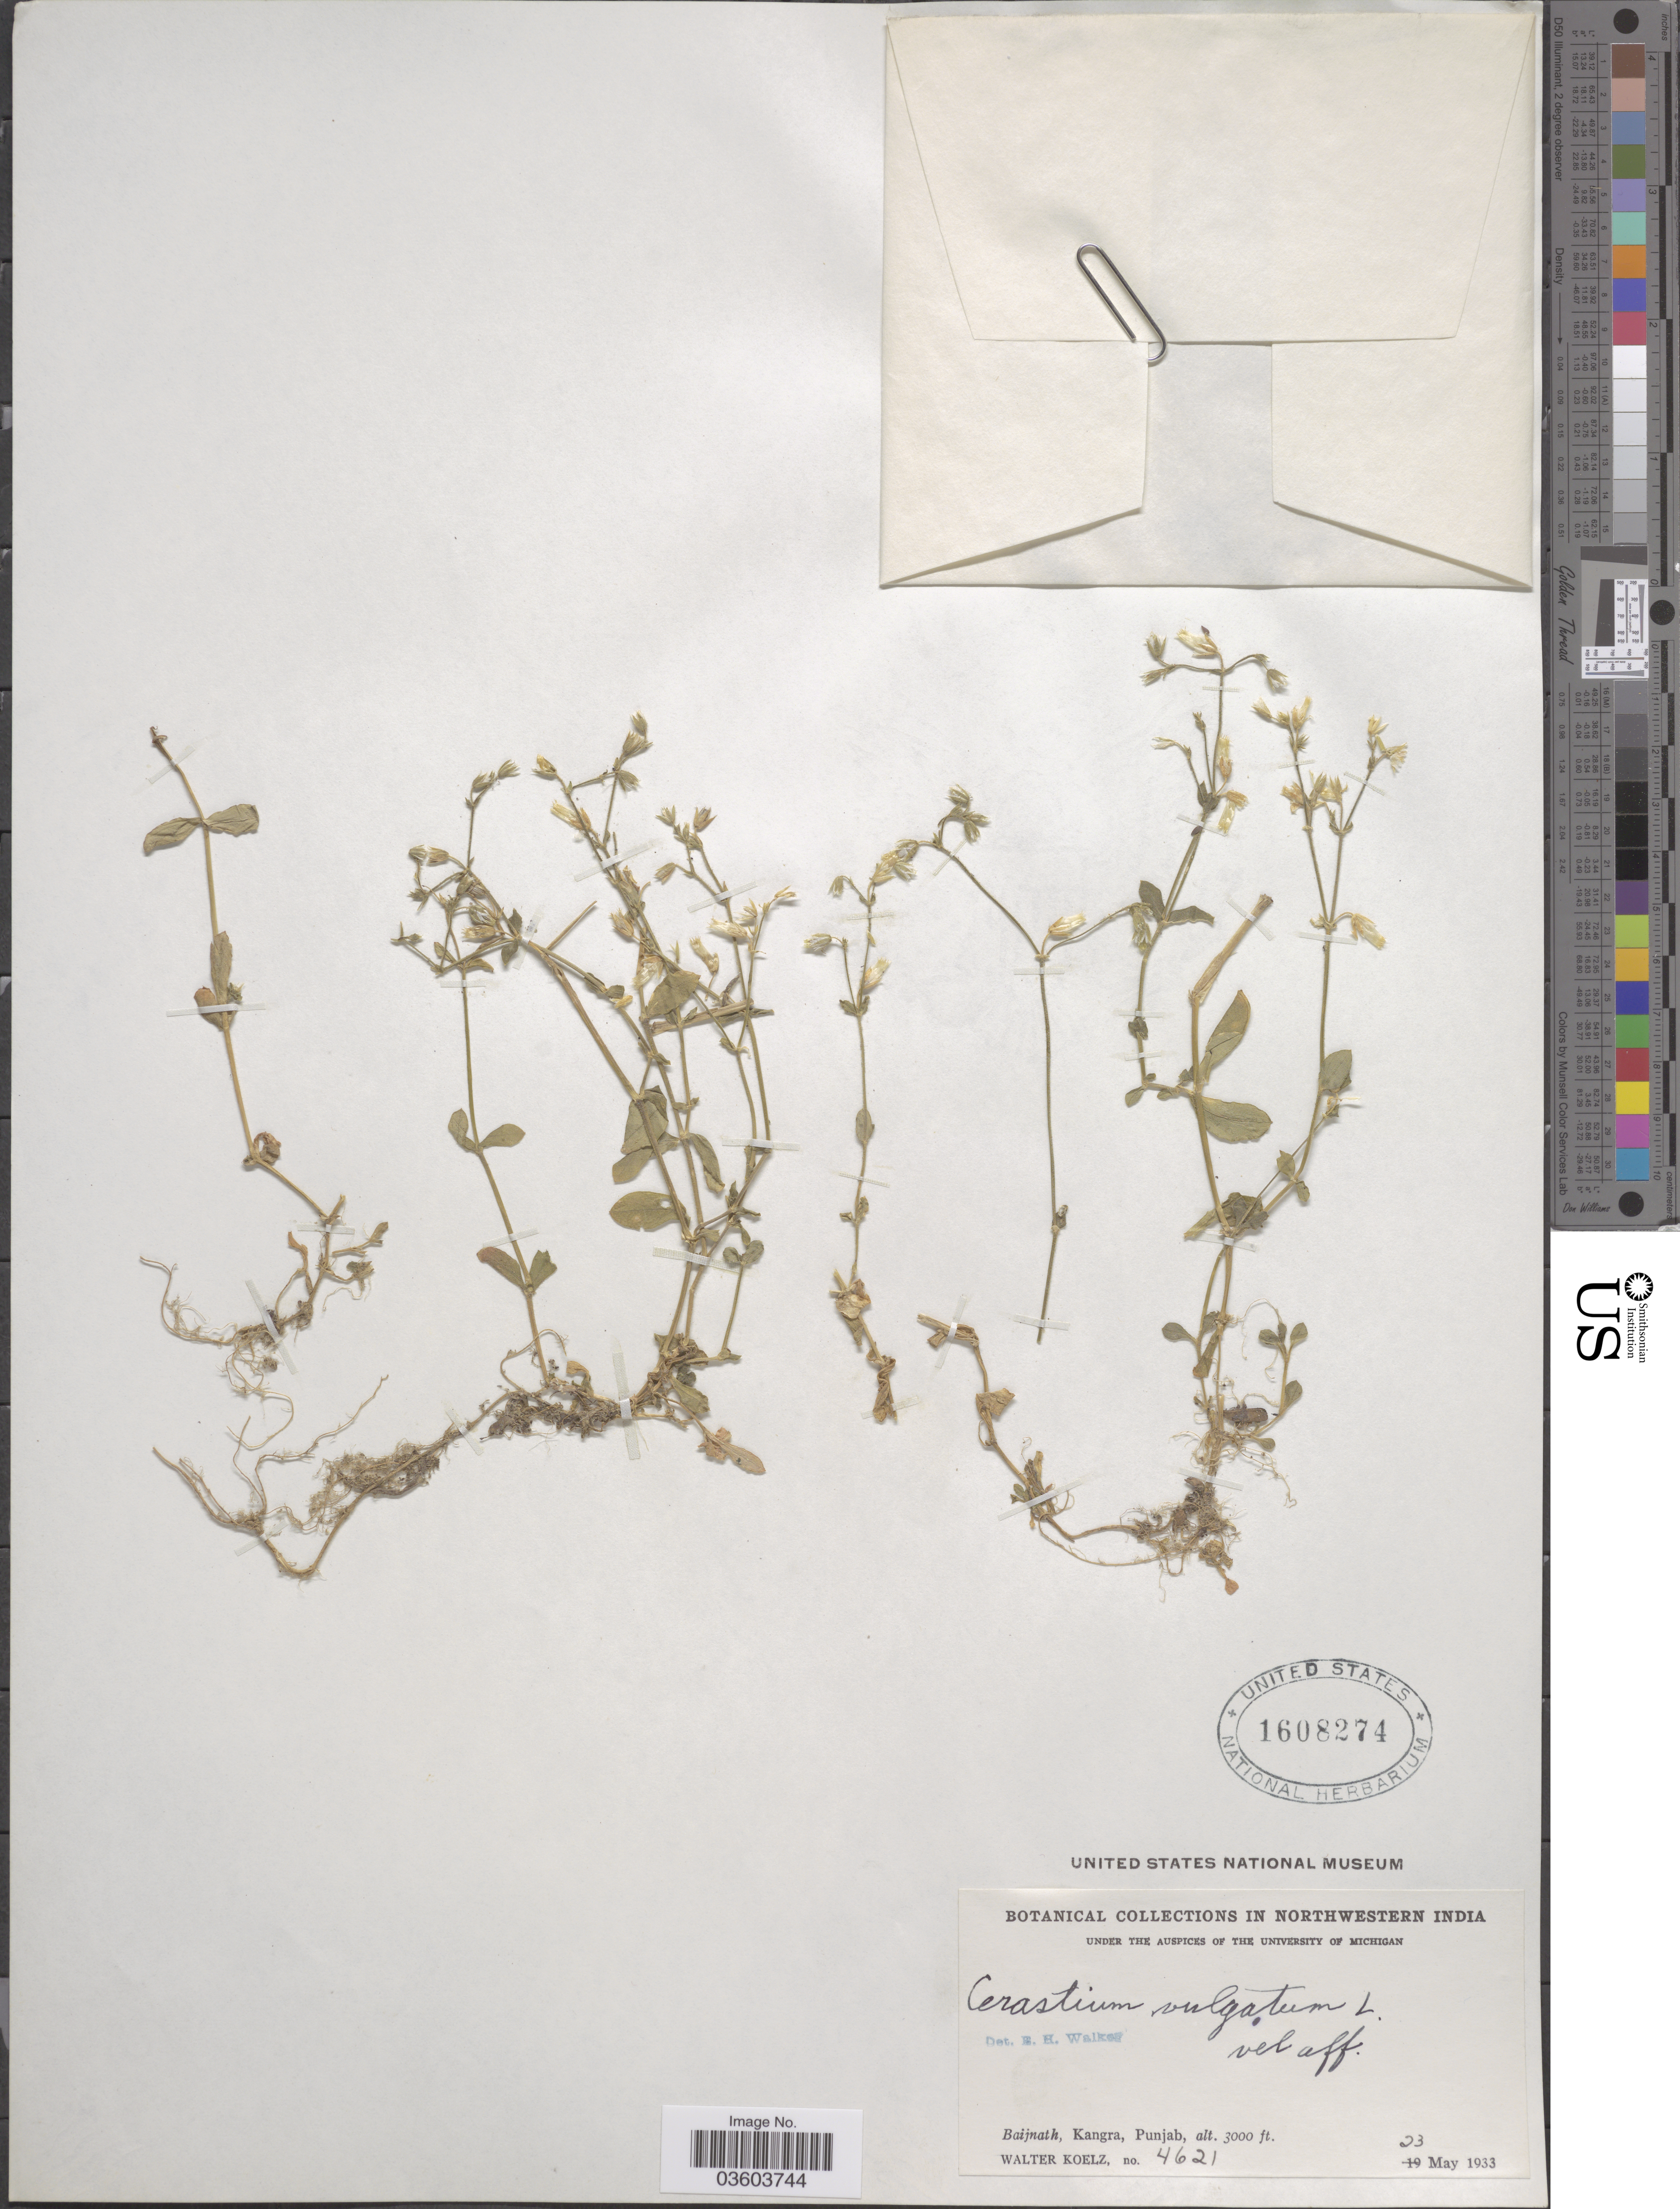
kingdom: Plantae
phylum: Tracheophyta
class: Magnoliopsida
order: Caryophyllales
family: Caryophyllaceae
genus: Cerastium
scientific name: Cerastium vulgatum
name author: L.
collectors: W. N. Koelz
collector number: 4621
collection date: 1933-05-23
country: India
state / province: Himachal Pradesh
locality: Northwestern India. Baijnath, Kangra.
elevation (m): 914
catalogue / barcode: US 1608274